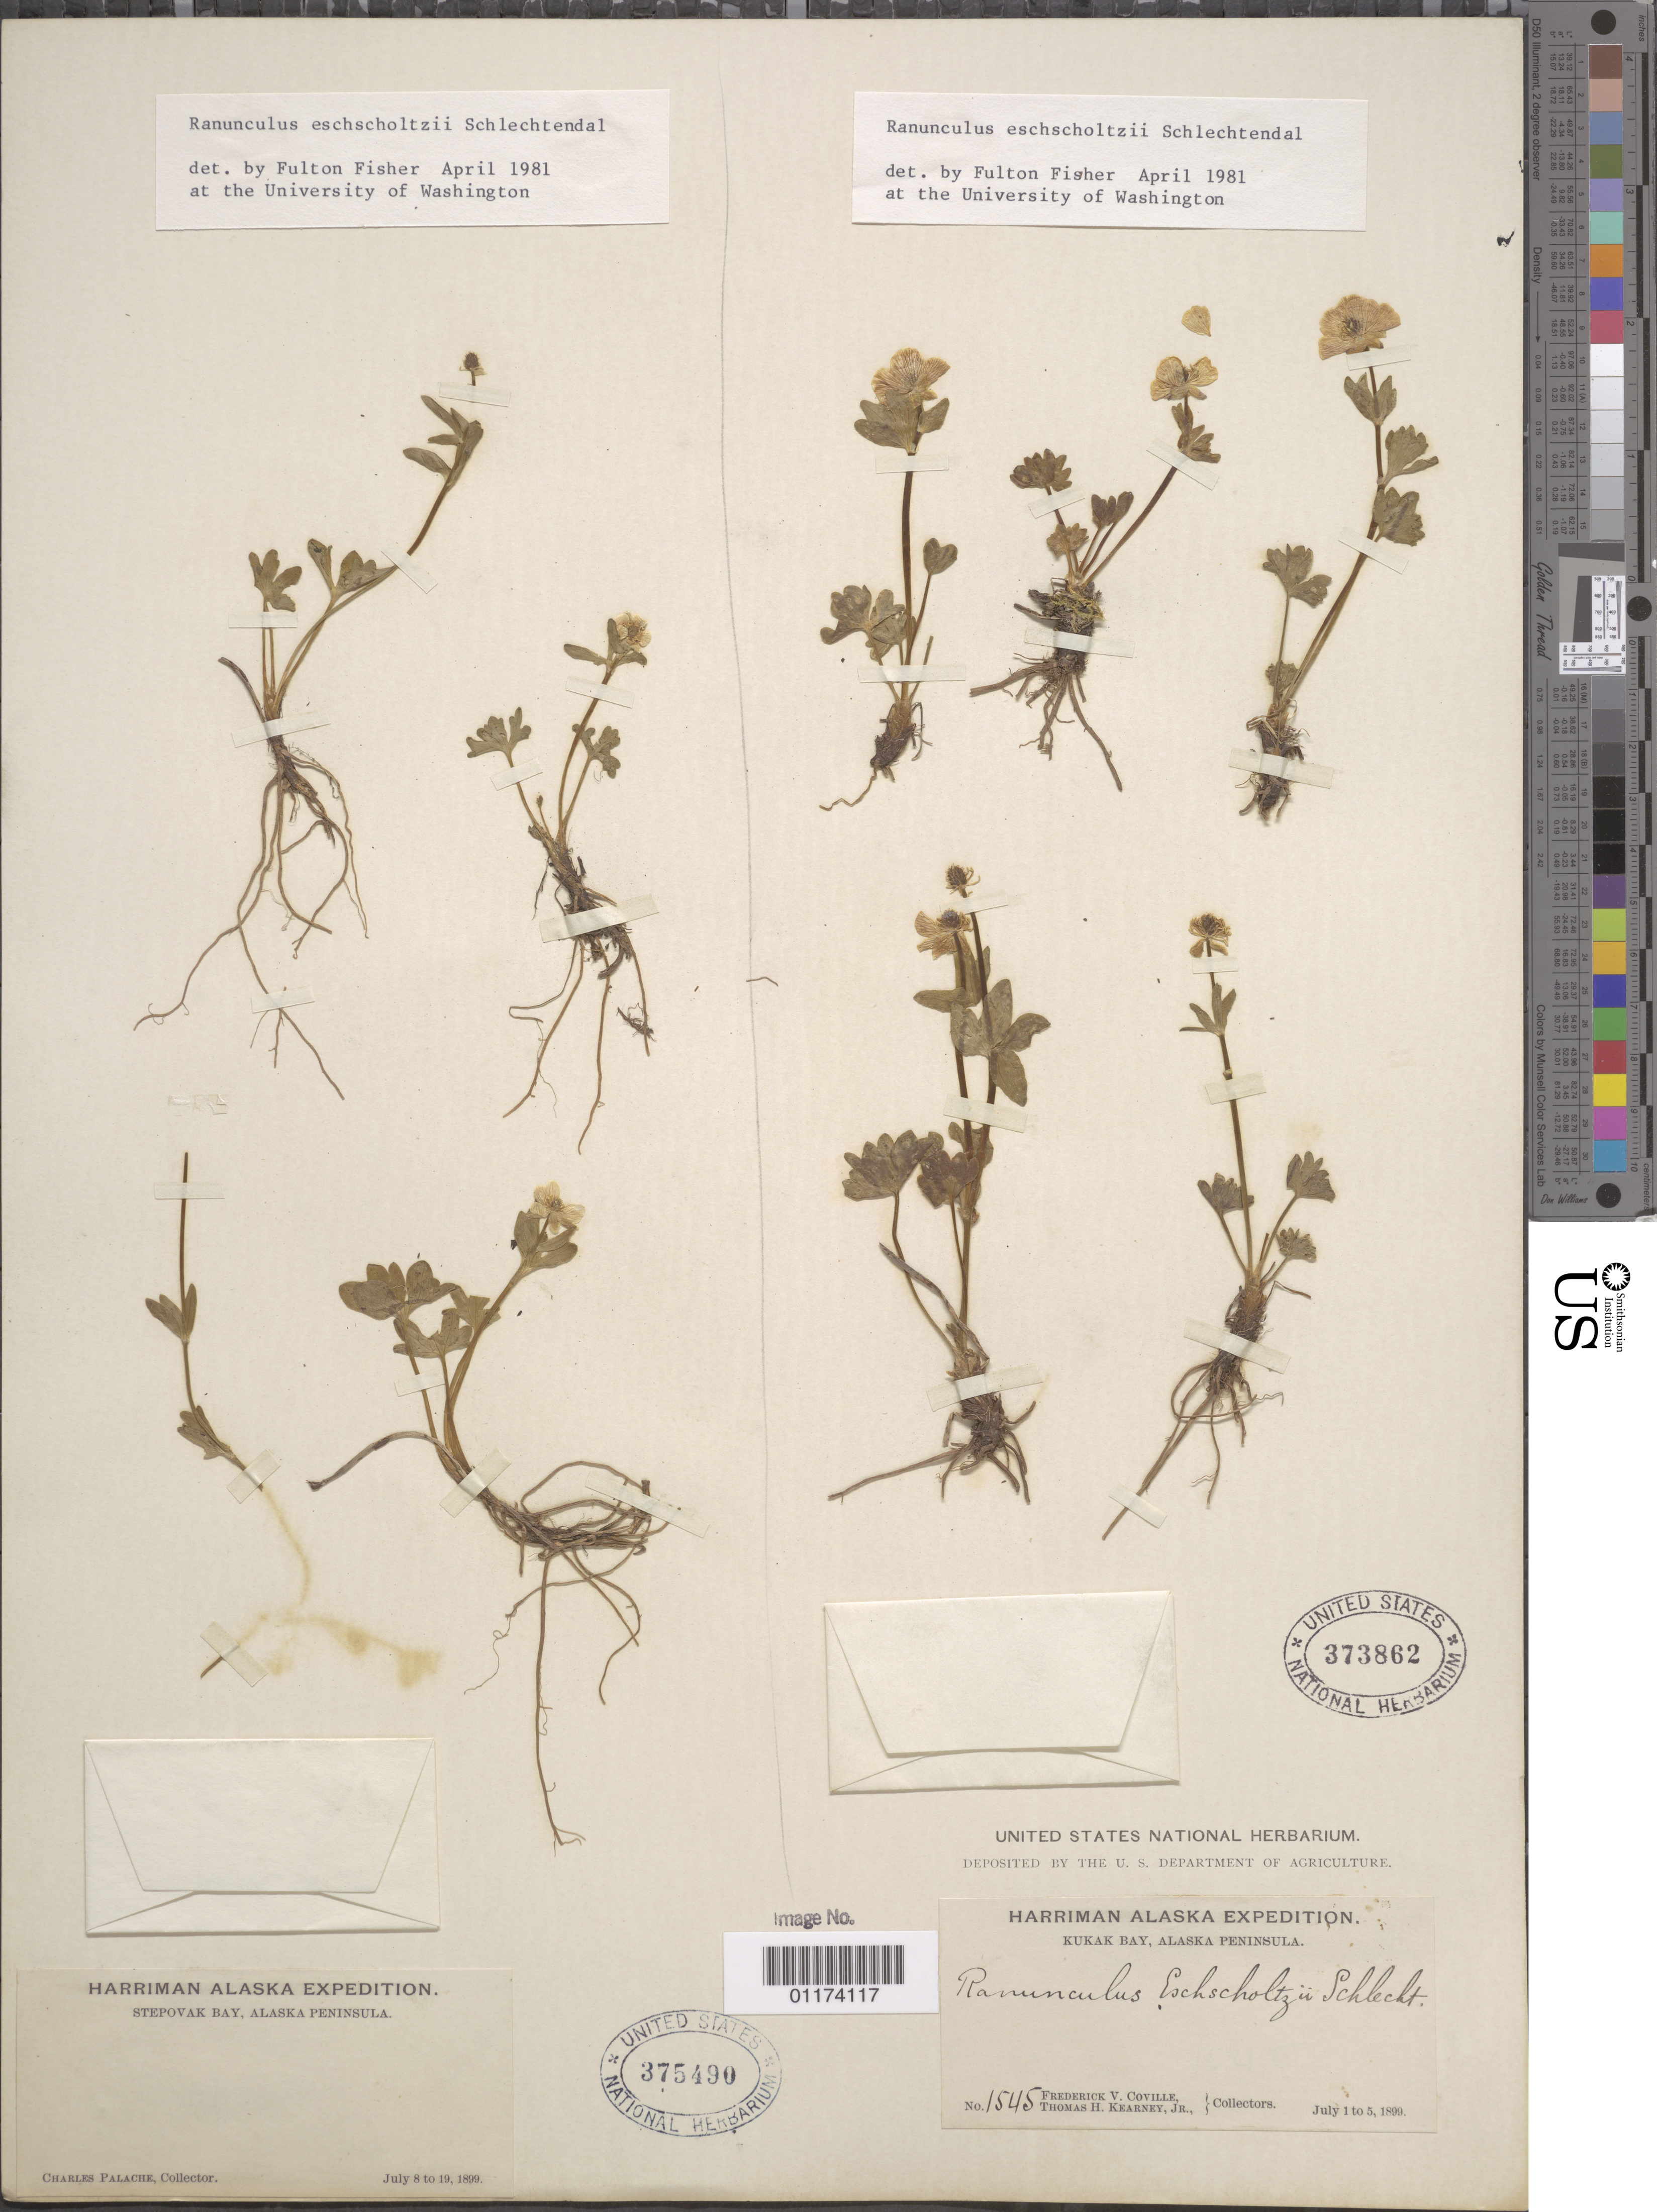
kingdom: Plantae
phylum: Tracheophyta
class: Magnoliopsida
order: Ranunculales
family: Ranunculaceae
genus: Ranunculus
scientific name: Ranunculus sp.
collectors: C. Palache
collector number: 1545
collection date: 1899-07-08/1899-07-19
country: United States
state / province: Alaska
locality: Stepovak Bay, Alaska Peninsula.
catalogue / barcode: US 375490-2